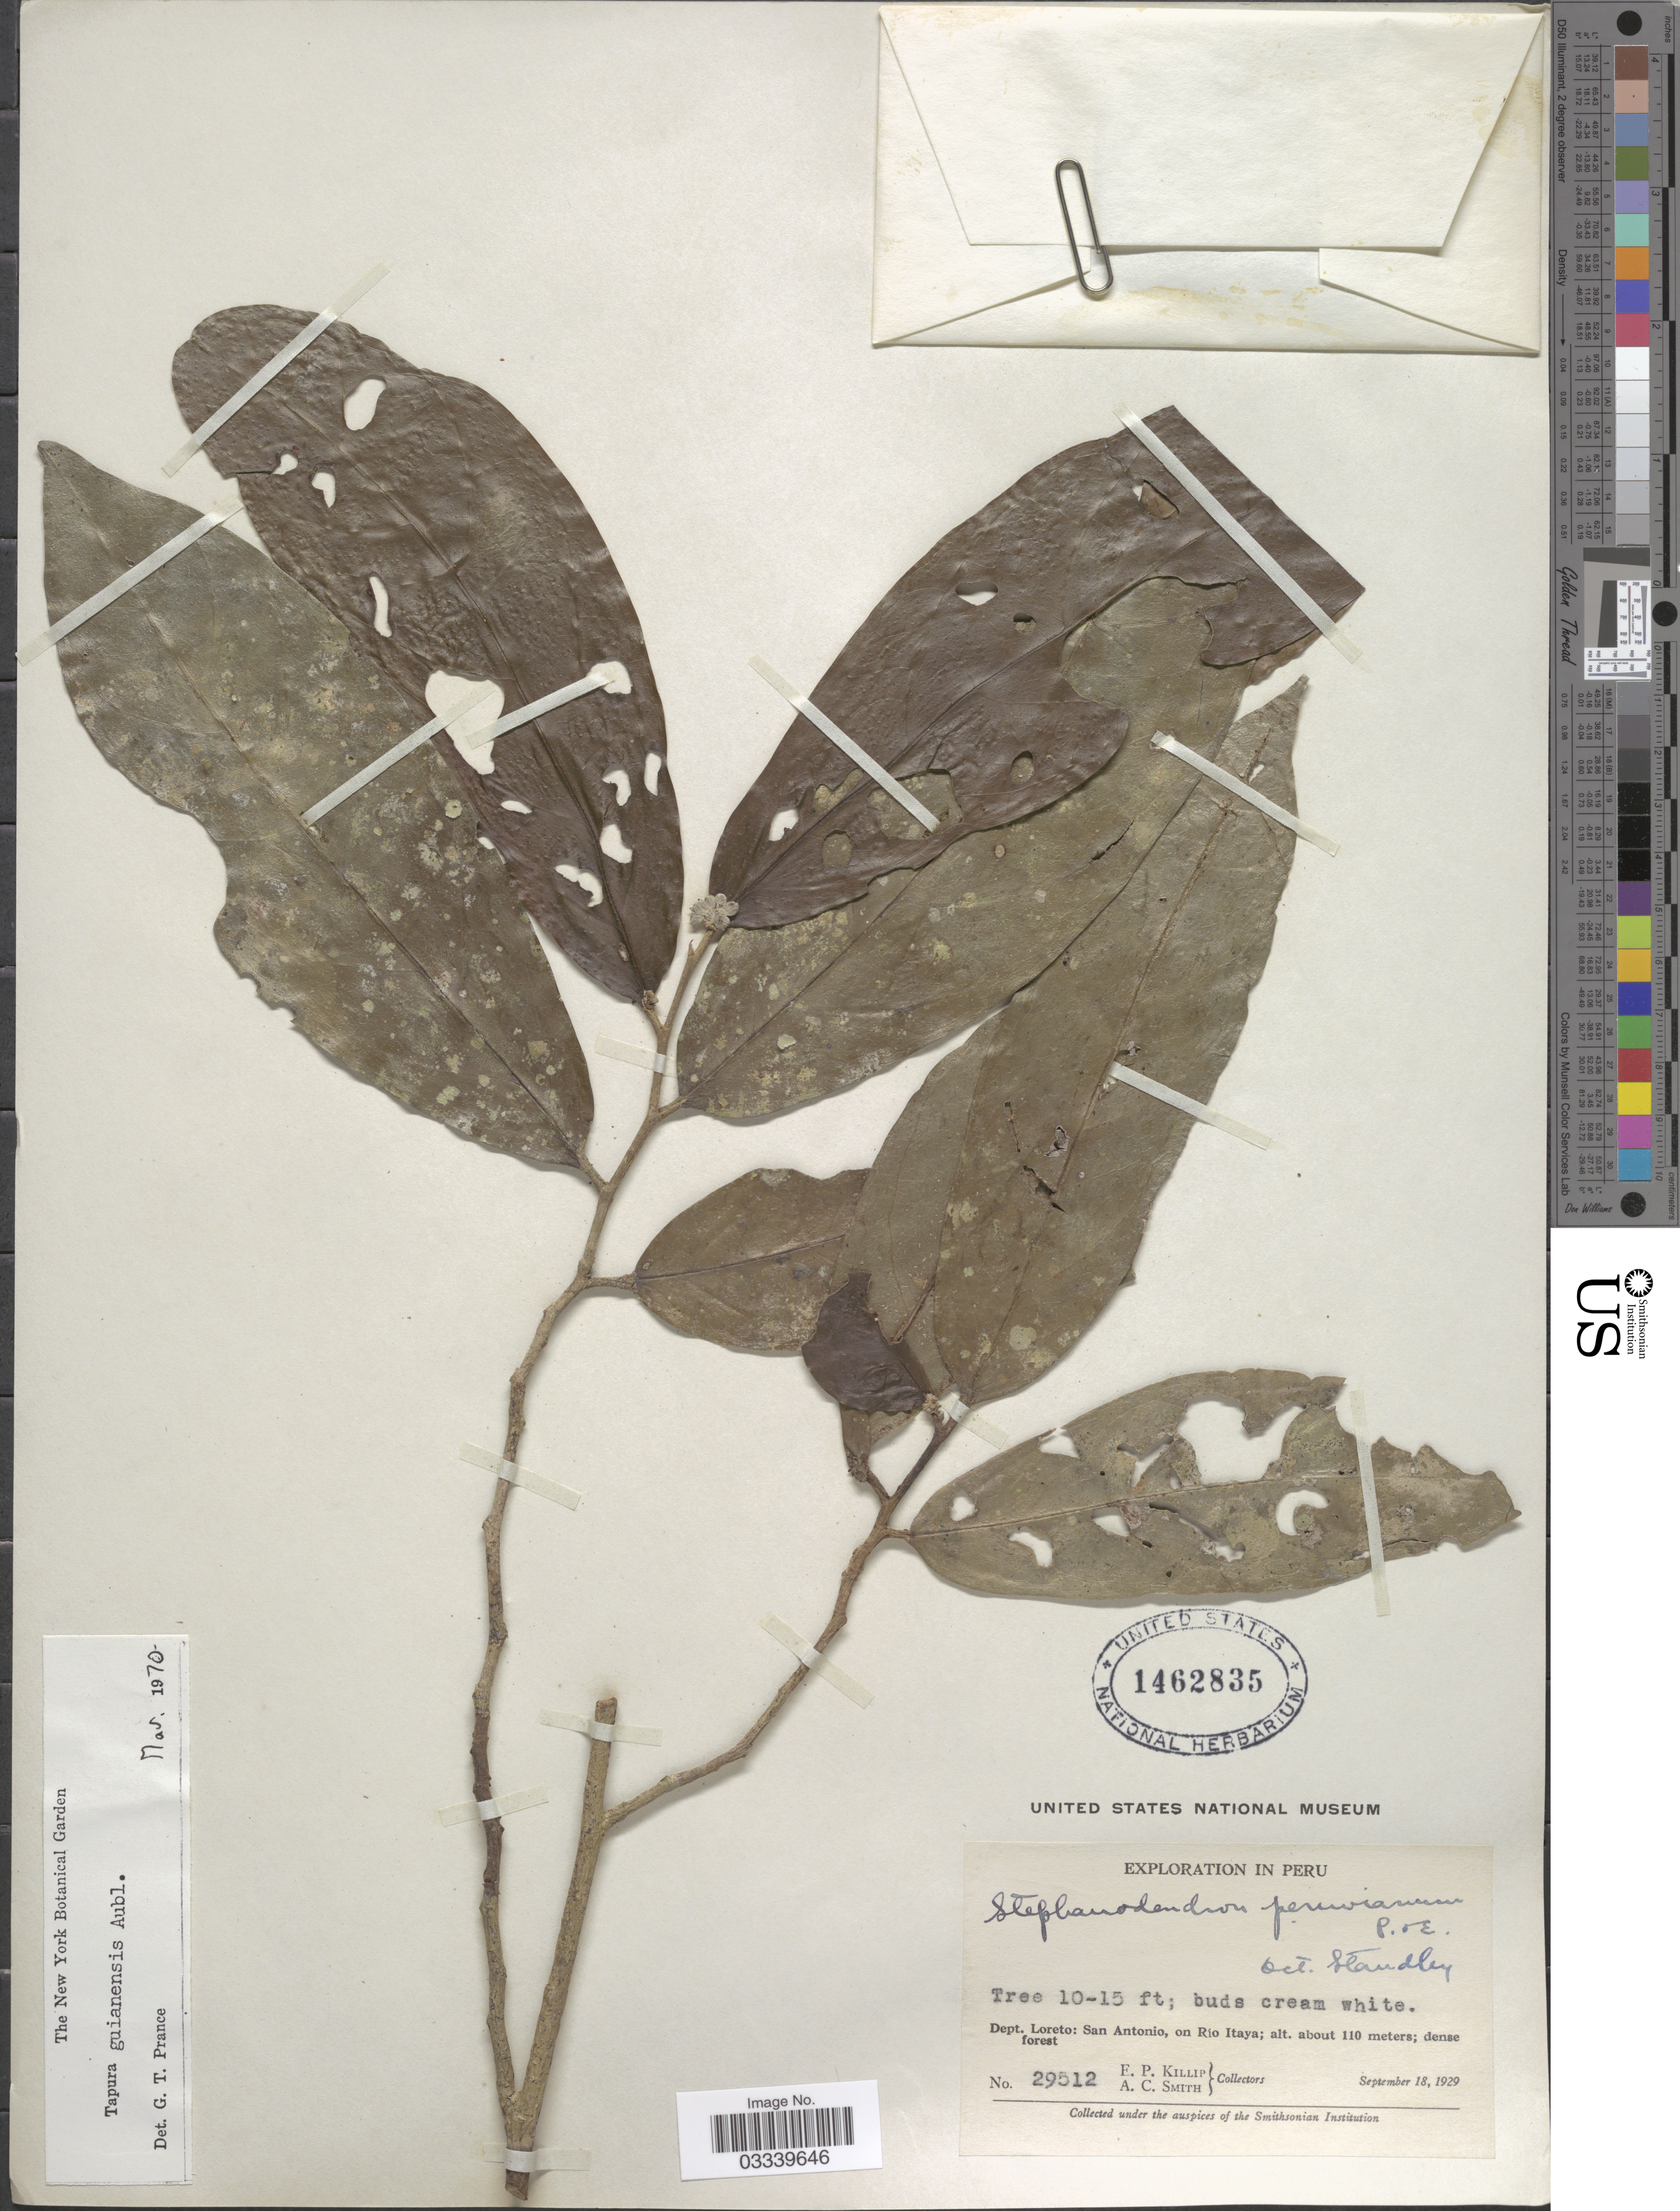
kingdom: Plantae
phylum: Tracheophyta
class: Magnoliopsida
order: Malpighiales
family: Dichapetalaceae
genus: Tapura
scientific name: Tapura guianensis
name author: Aubl.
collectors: E. P. Killip & A. C. Smith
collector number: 29512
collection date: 1929-09-18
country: Peru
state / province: Loreto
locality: Dept. Loreto: San Antonio, on Rio Itaya.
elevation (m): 110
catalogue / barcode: US 1462835